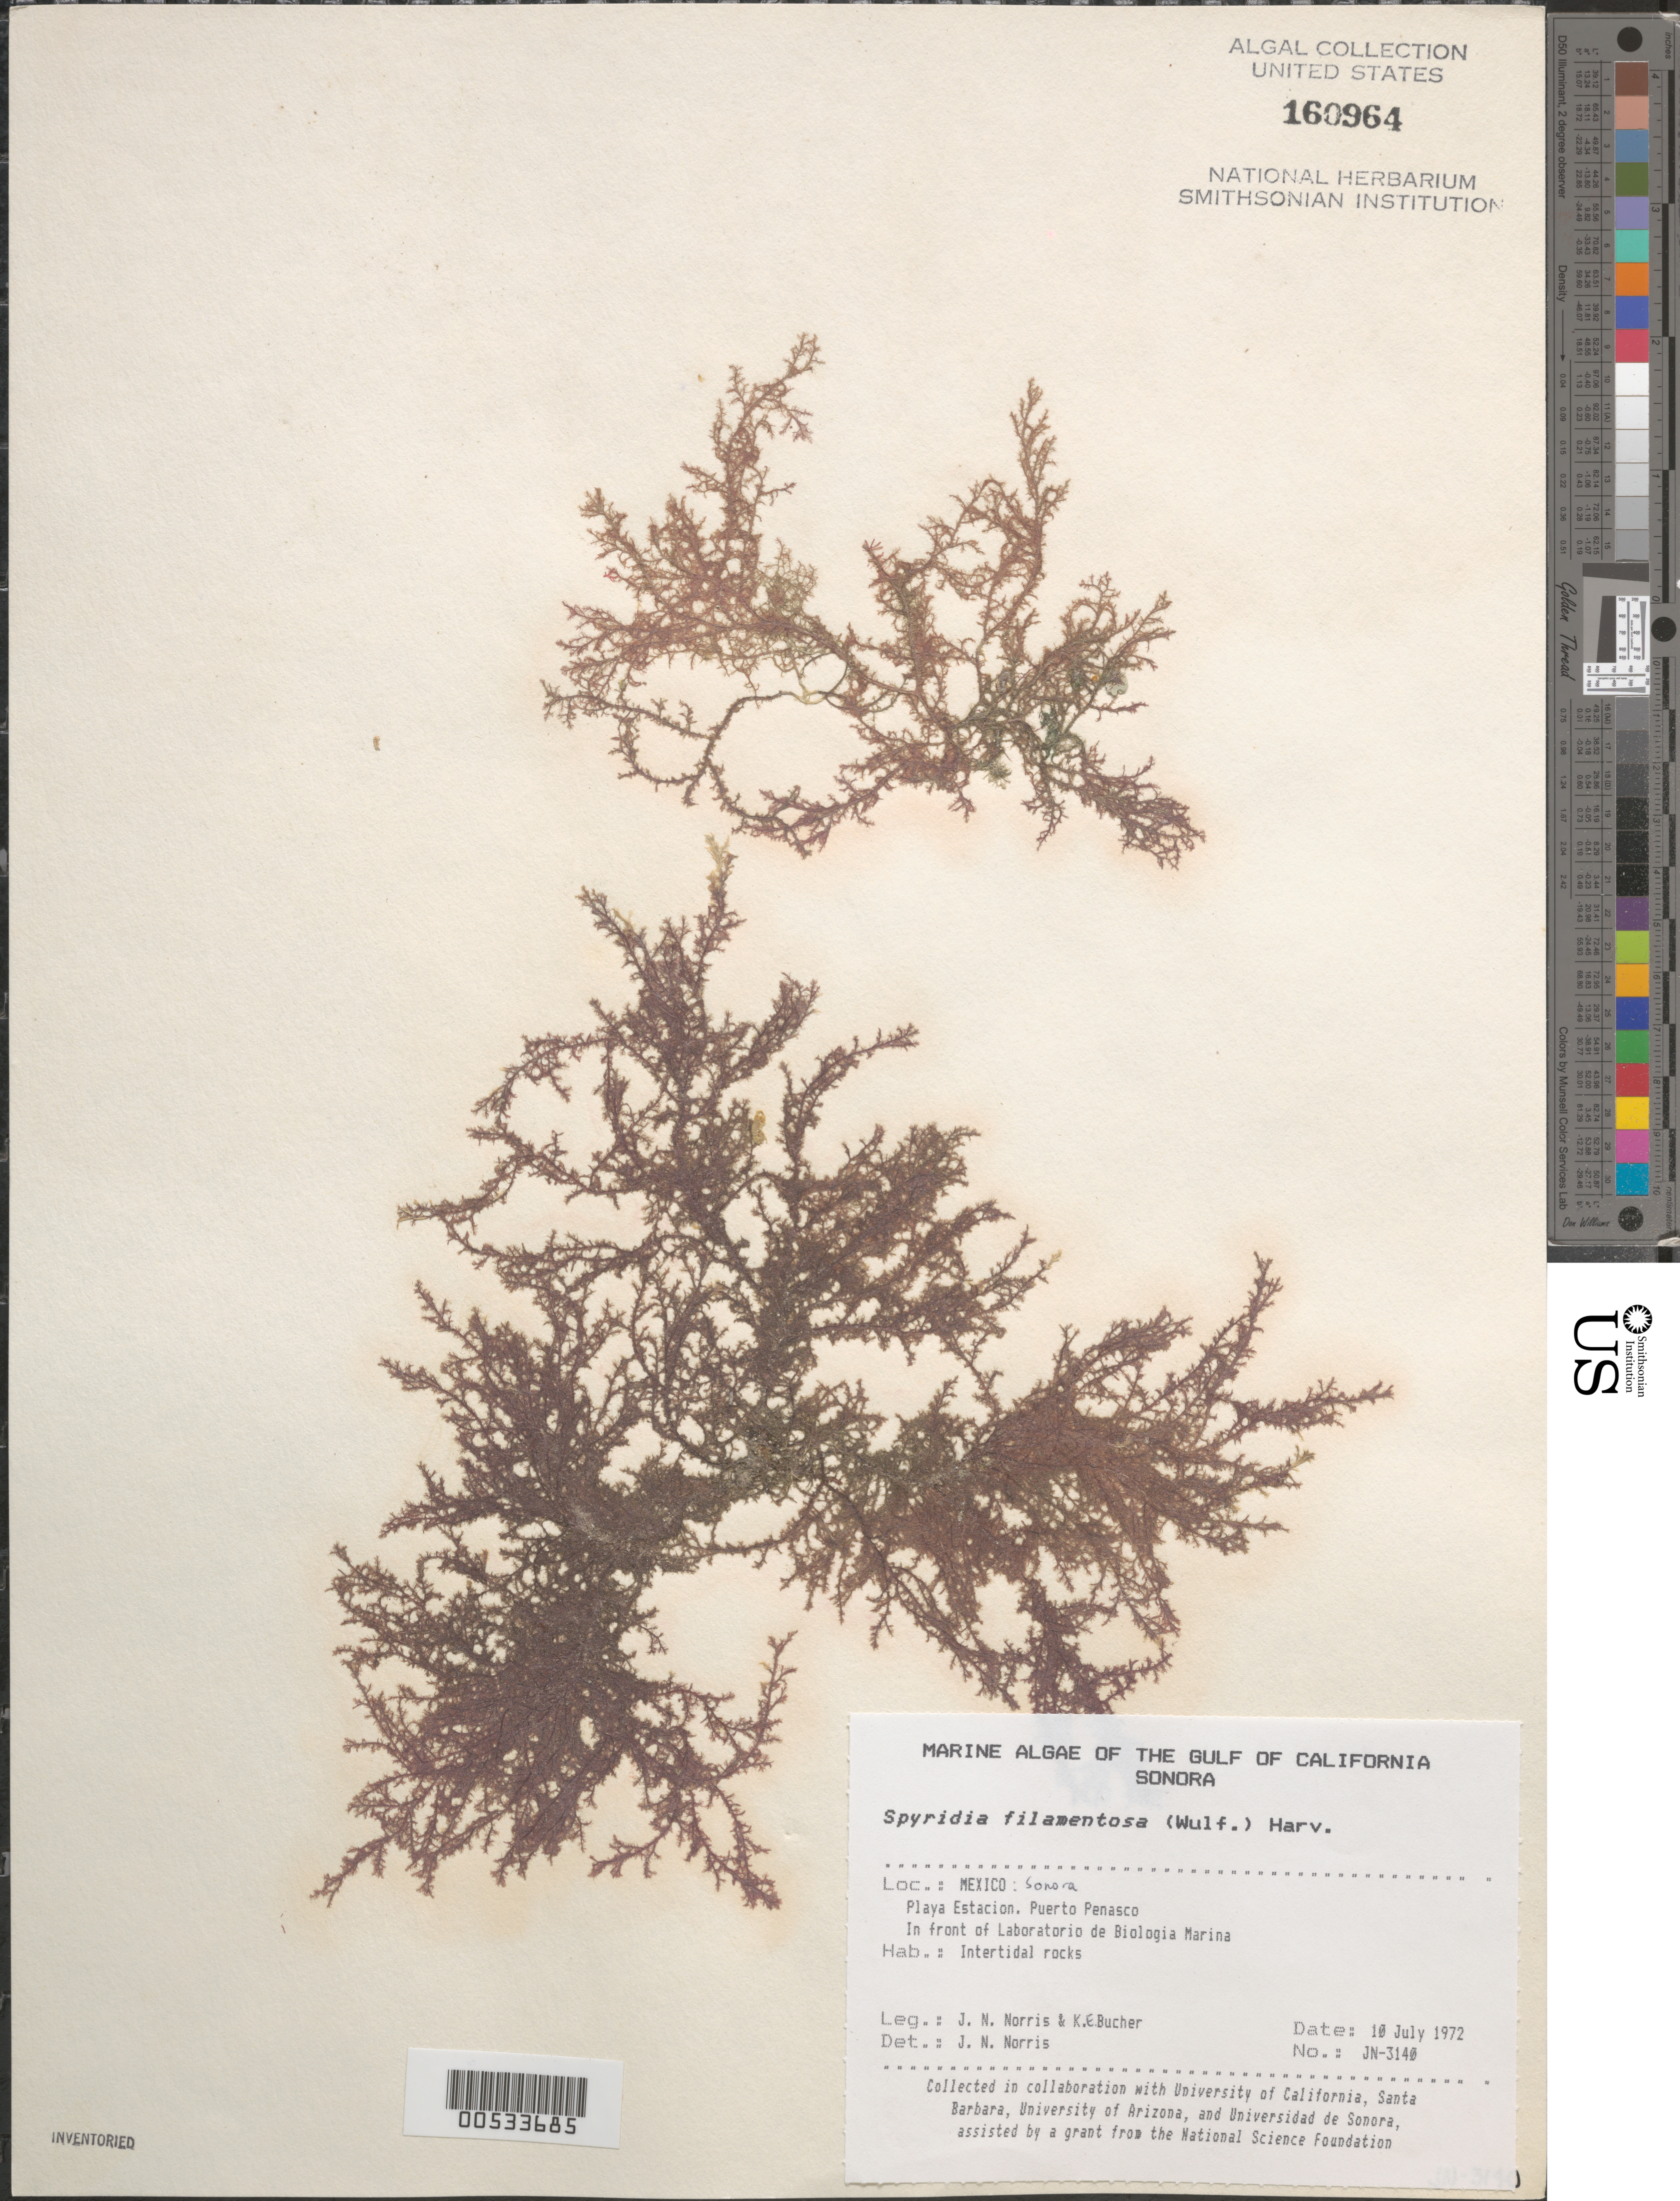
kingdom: Plantae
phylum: Rhodophyta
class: Florideophyceae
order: Ceramiales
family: Spyridiaceae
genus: Spyridia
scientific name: Spyridia filamentosa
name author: (Wulfen) Harv.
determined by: Norris, James N.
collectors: J. N. Norris & K. E. Bucher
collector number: JN-3140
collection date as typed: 10 Jul 1972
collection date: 1972-07-10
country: Mexico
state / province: Sonora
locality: Playa Estacion, Puerto Penasco, marine station shore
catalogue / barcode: US 160964